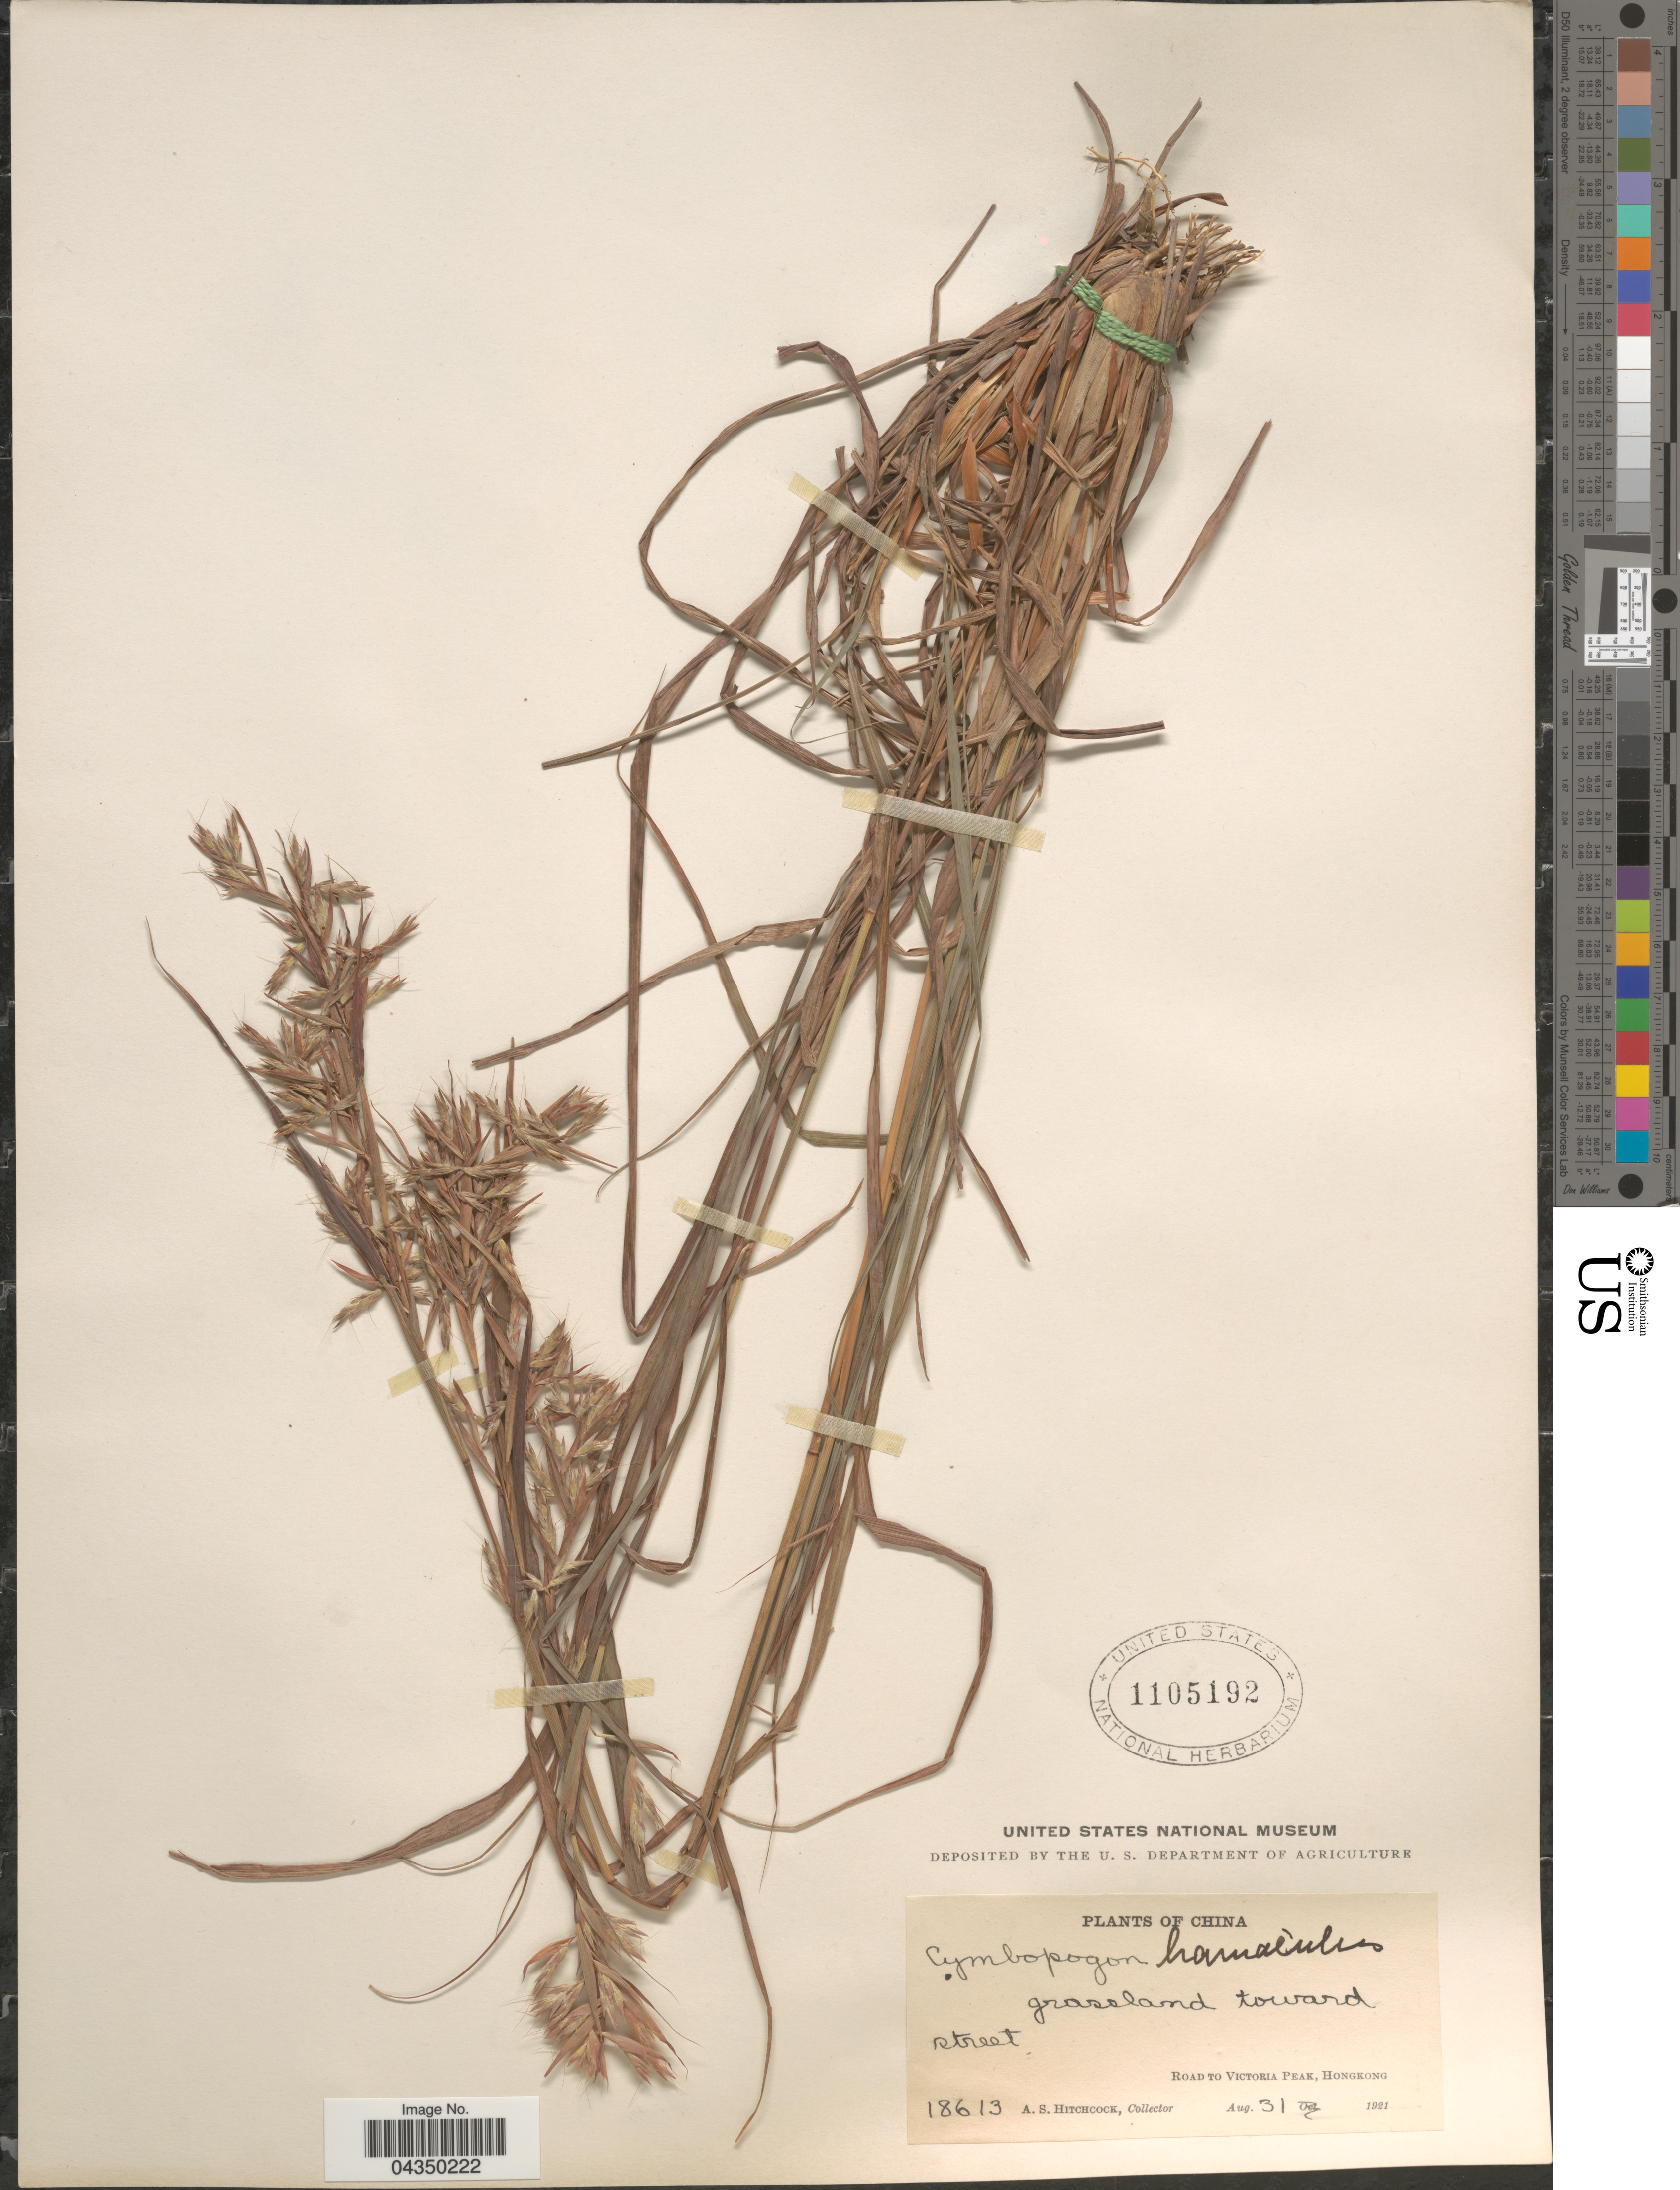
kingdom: Plantae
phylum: Tracheophyta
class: Liliopsida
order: Poales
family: Poaceae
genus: Cymbopogon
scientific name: Cymbopogon tortilis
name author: (J. Presl) A. Camus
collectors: A. S. Hitchcock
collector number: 18613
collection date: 1921-08-31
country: China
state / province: Hong Kong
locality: Grassland toward street. Road to Victoria Peak, Hongkong.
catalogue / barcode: US 1105192